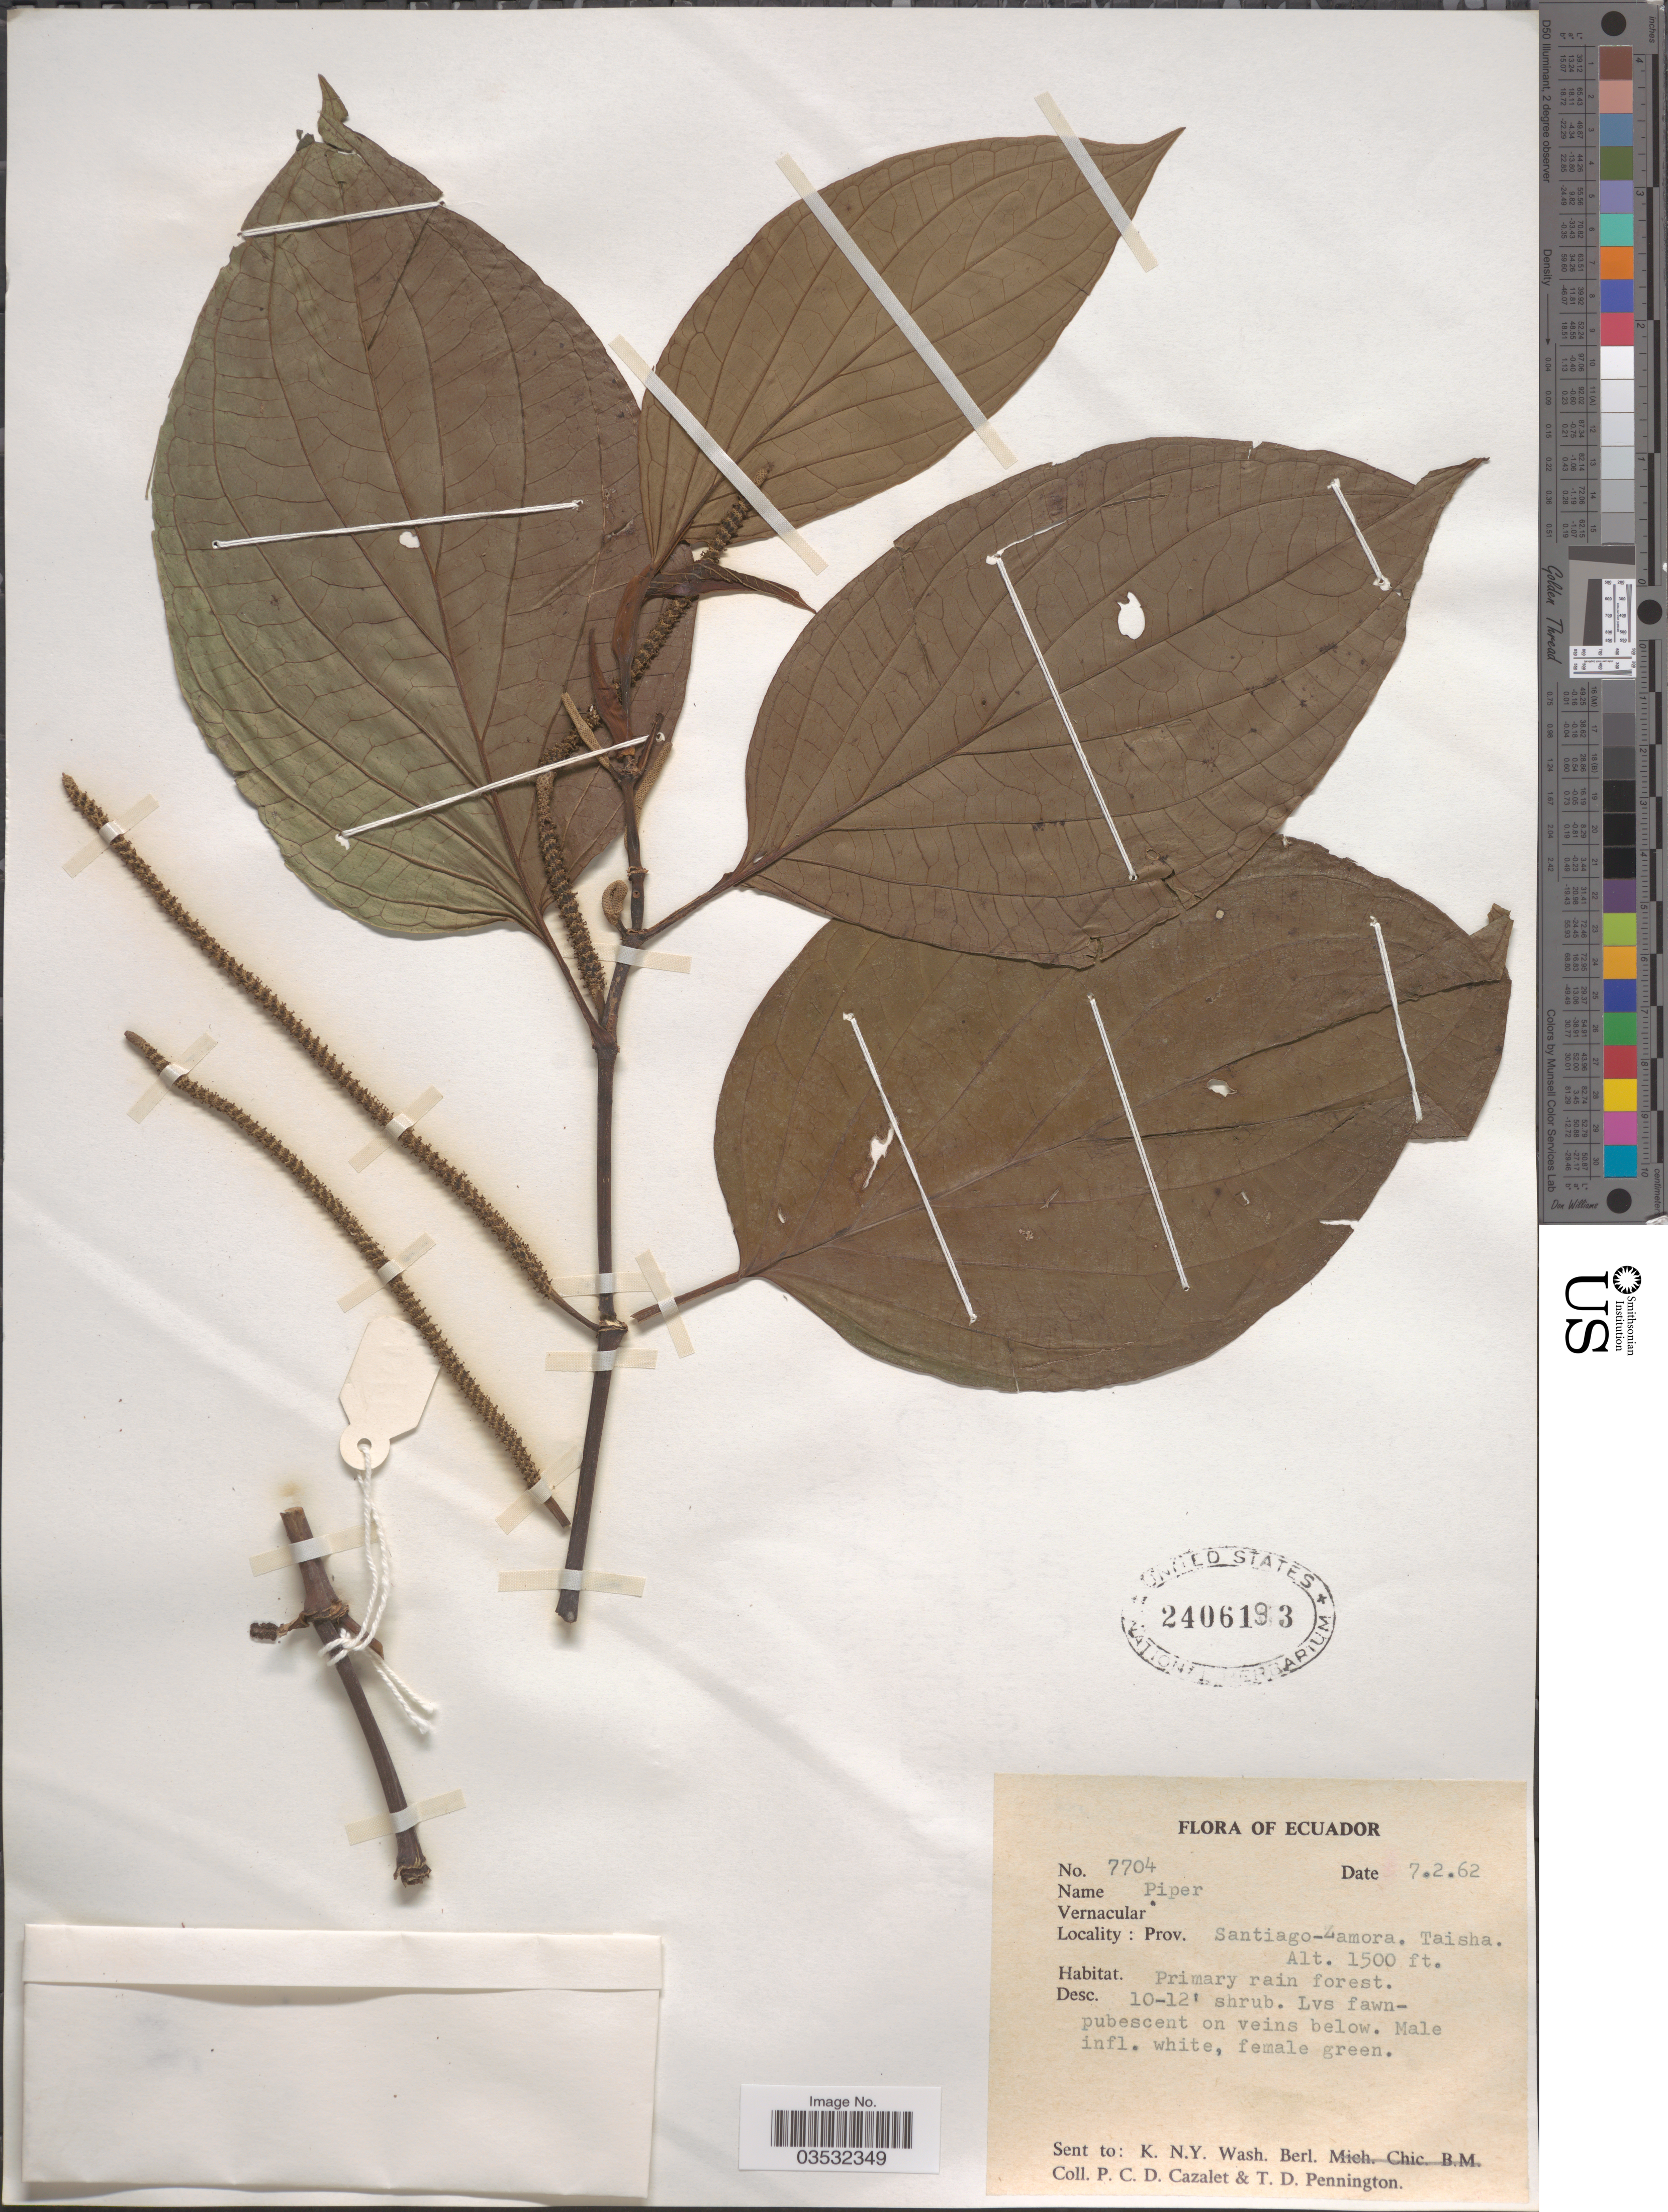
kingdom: Plantae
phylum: Tracheophyta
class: Magnoliopsida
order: Piperales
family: Piperaceae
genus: Piper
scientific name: Piper sp.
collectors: P. C. D. Cazalet & T. D. Pennington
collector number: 7704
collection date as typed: Transcribed d/m/y: 7/2/62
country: Ecuador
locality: Prov. Santiago-Zamora. Taisha.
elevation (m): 457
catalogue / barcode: US 2406193